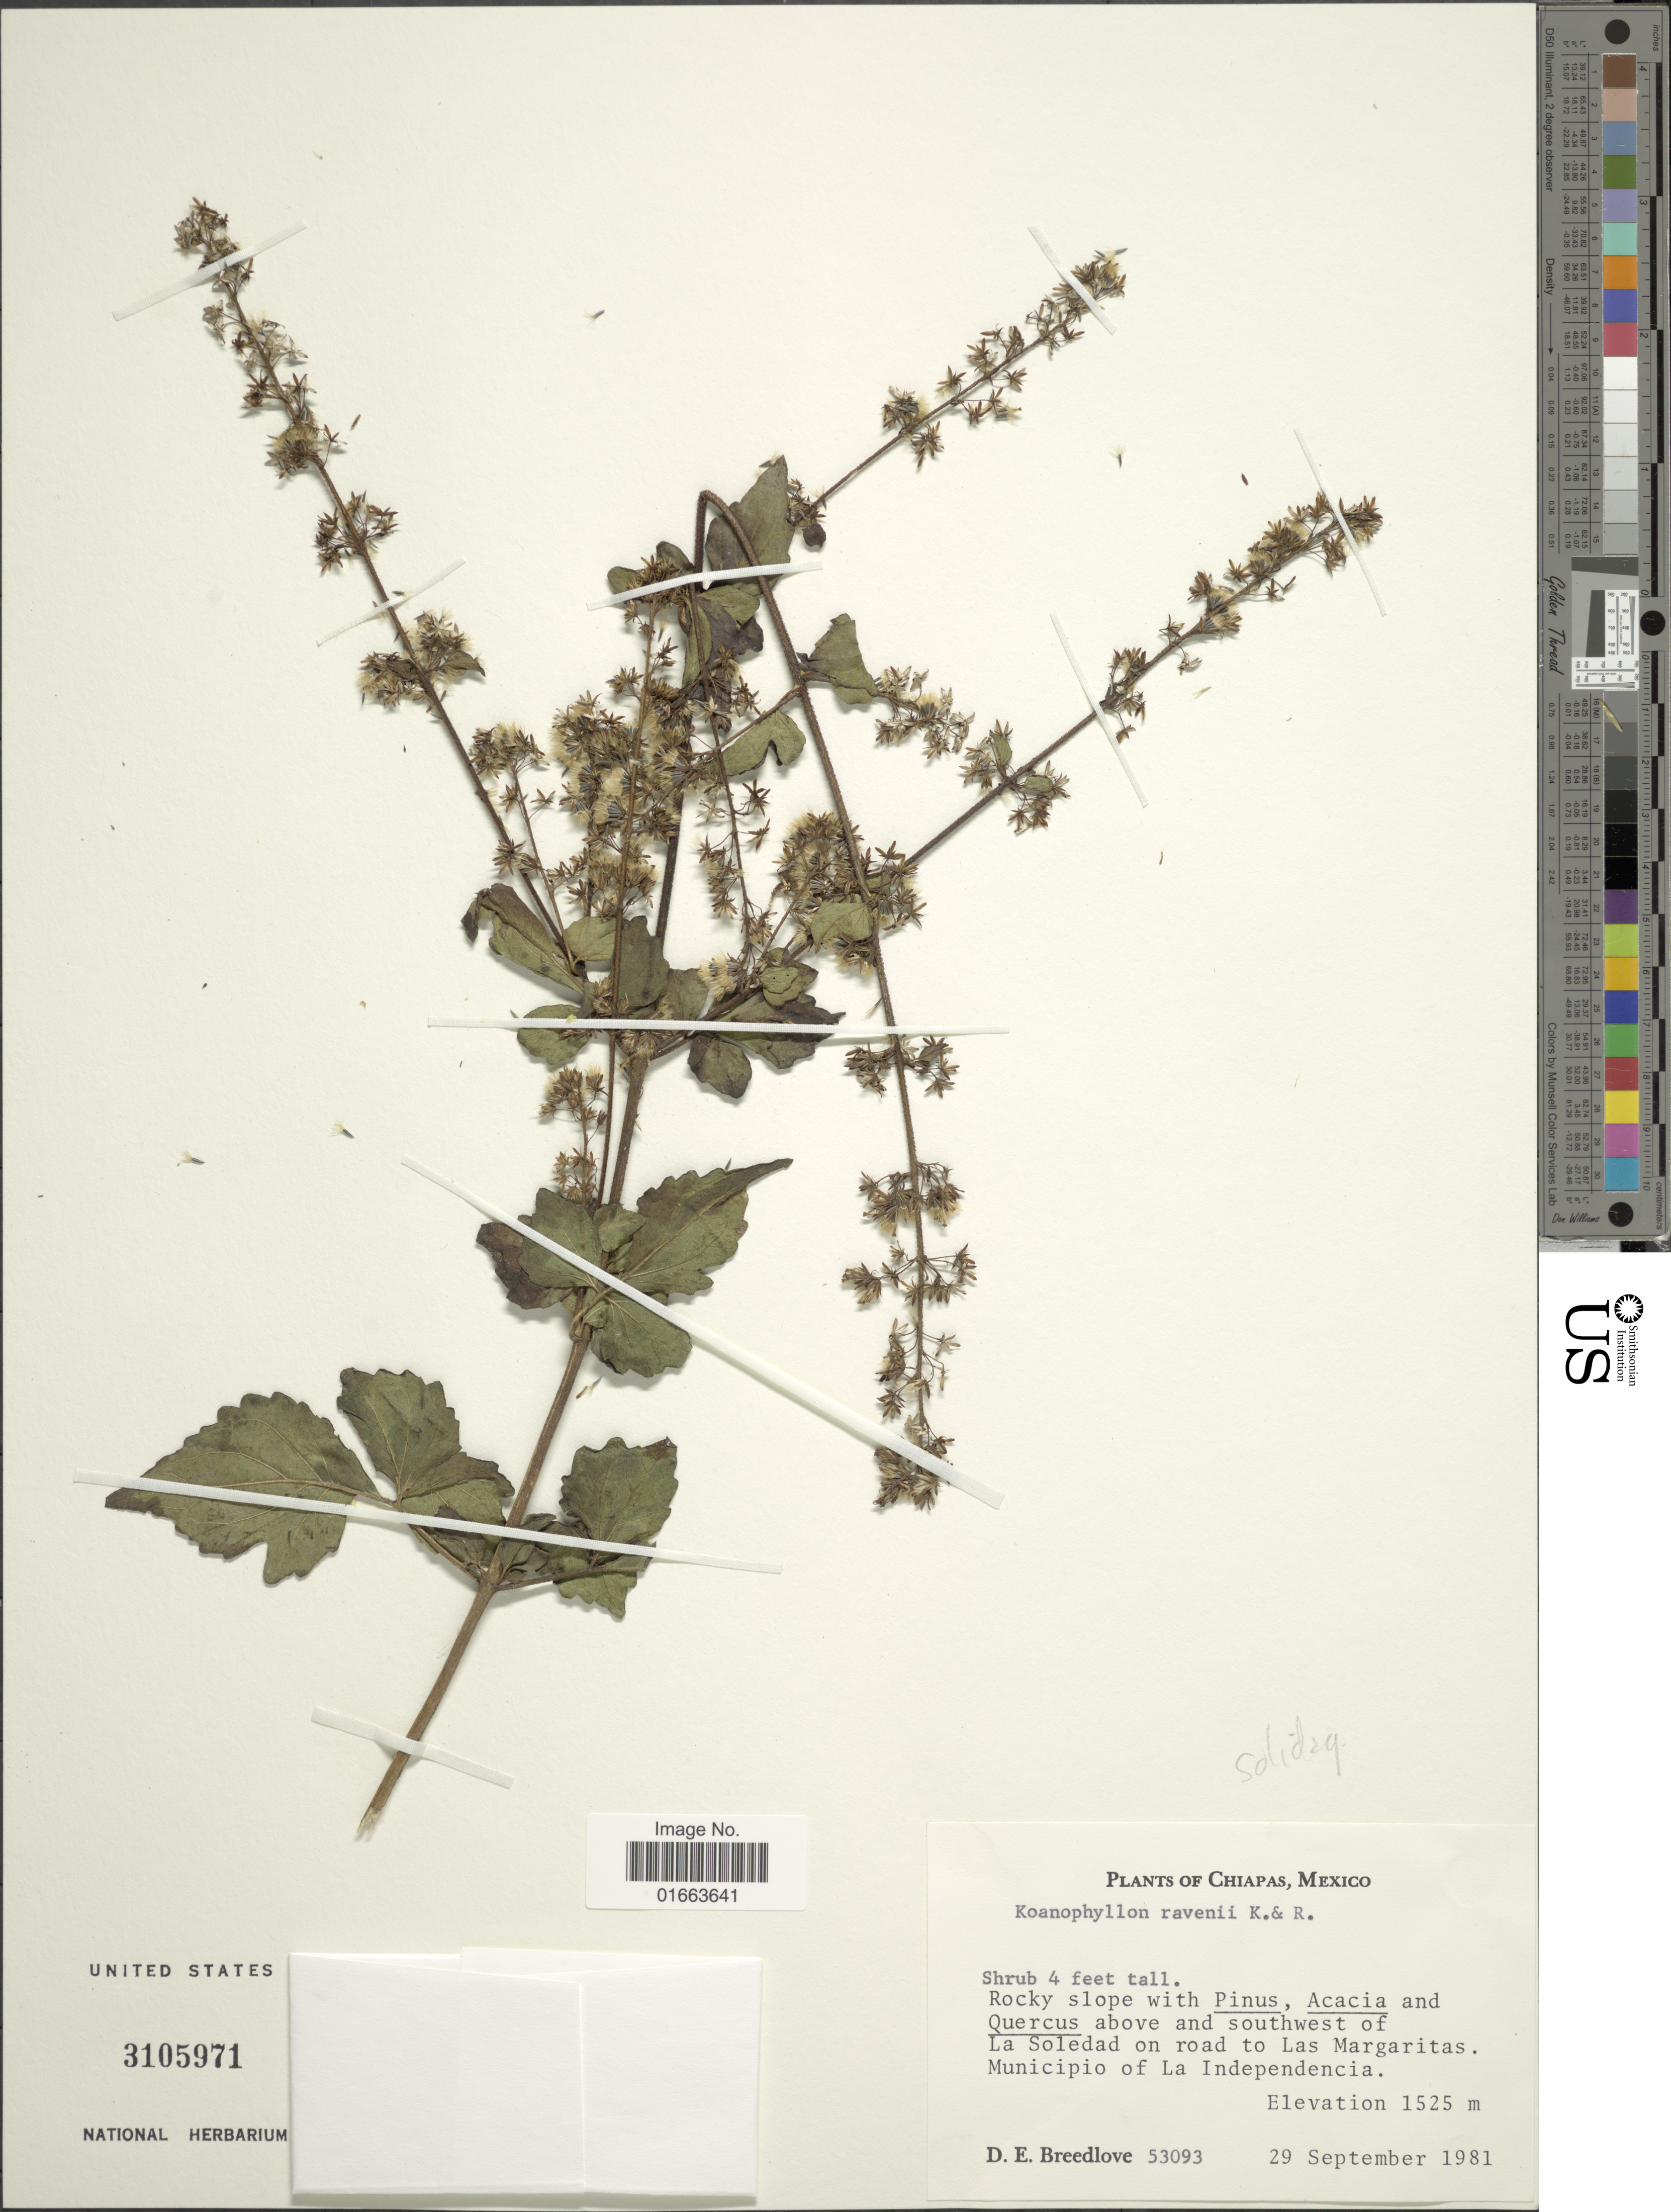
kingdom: Plantae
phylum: Tracheophyta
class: Magnoliopsida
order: Asterales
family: Asteraceae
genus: Koanophyllon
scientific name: Koanophyllon solidaginoides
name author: (Kunth) R.M. King & H. Rob.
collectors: D. E. Breedlove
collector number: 53093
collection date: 1981-09-29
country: Mexico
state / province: Chiapas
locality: Rocky slope, above and southwest of La Soledad on road to Las Margaritas, Muncipio of La Independencia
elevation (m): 1525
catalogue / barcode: US 3105971